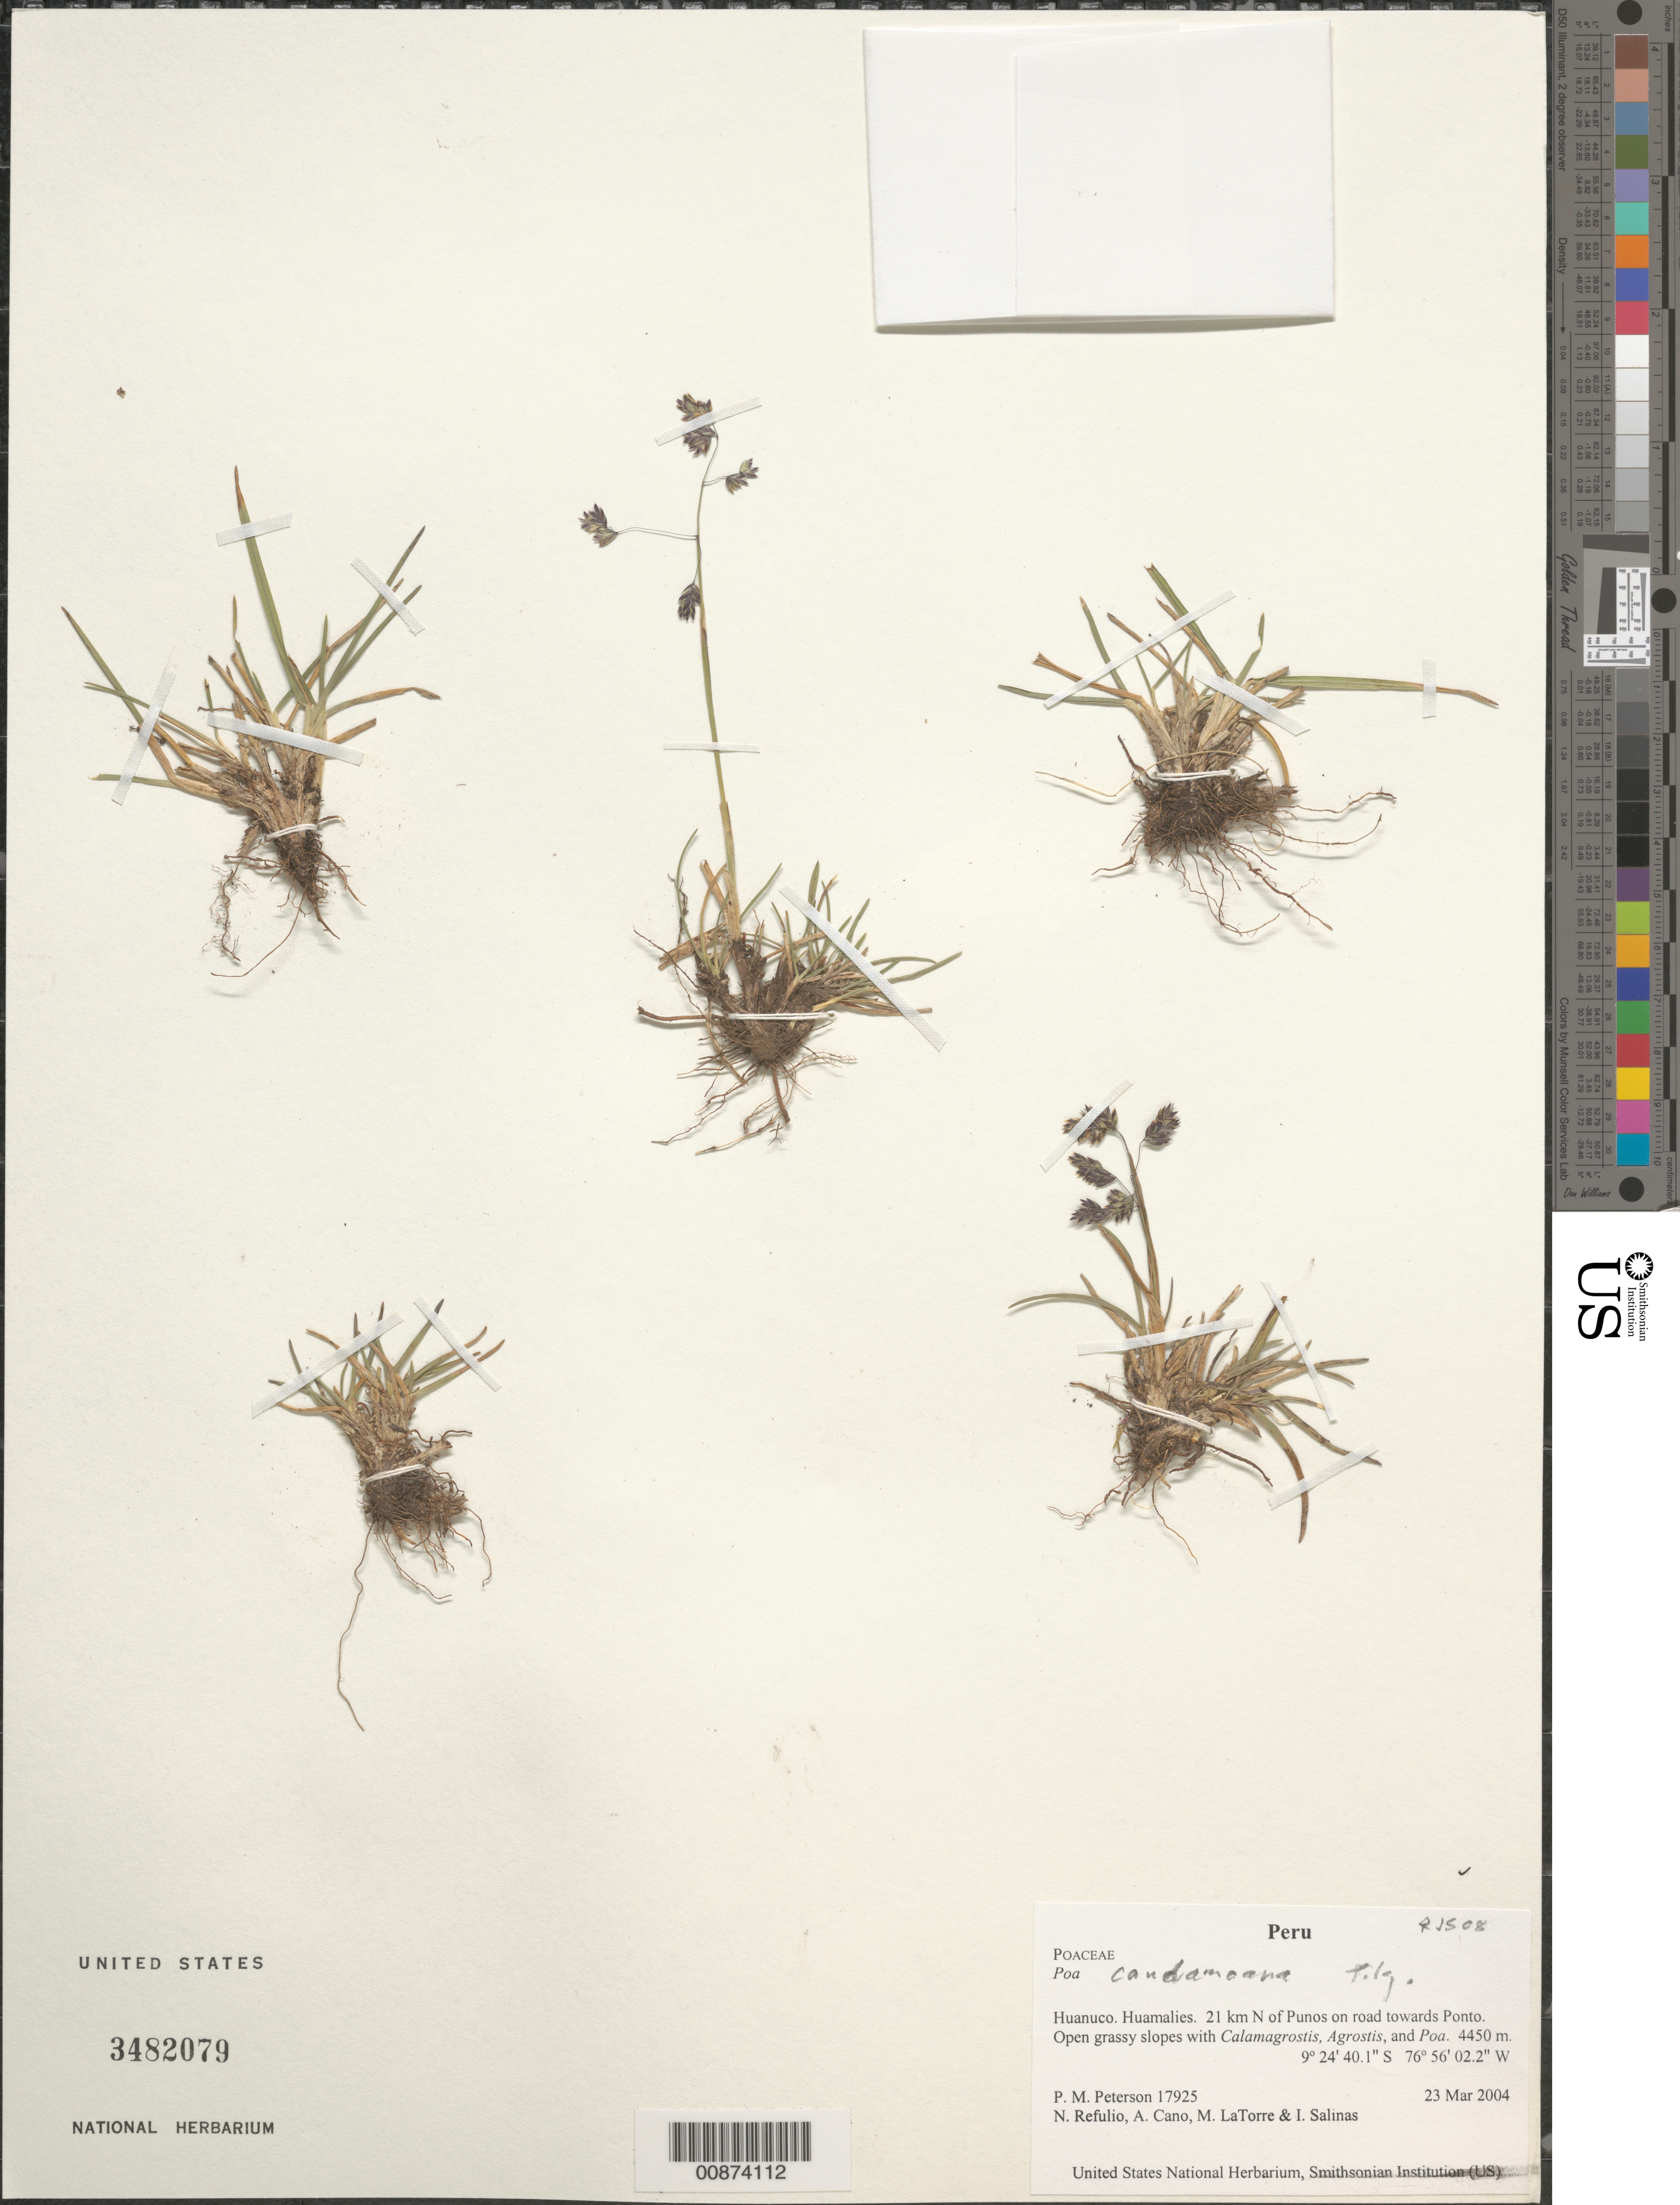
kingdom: Plantae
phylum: Tracheophyta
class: Liliopsida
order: Poales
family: Poaceae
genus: Poa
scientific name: Poa candamoana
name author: Pilg.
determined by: Soreng, Robert J., Research Associate (BOT), Smithsonian Institution - National Museum of Natural History (UNITED STATES)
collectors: P. M. Peterson, N. Refulio-Rodríguez, A. Cano, M. Torre & I. Salinas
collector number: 17925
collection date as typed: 23 Mar 2004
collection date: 2004-03-23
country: Peru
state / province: Huánuco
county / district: Huamalies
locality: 21 km N of Punos on road towards Ponto. Open grassy slopes with Calamagrostis, Agrostis, and Poa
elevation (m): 4450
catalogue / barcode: US 3482079